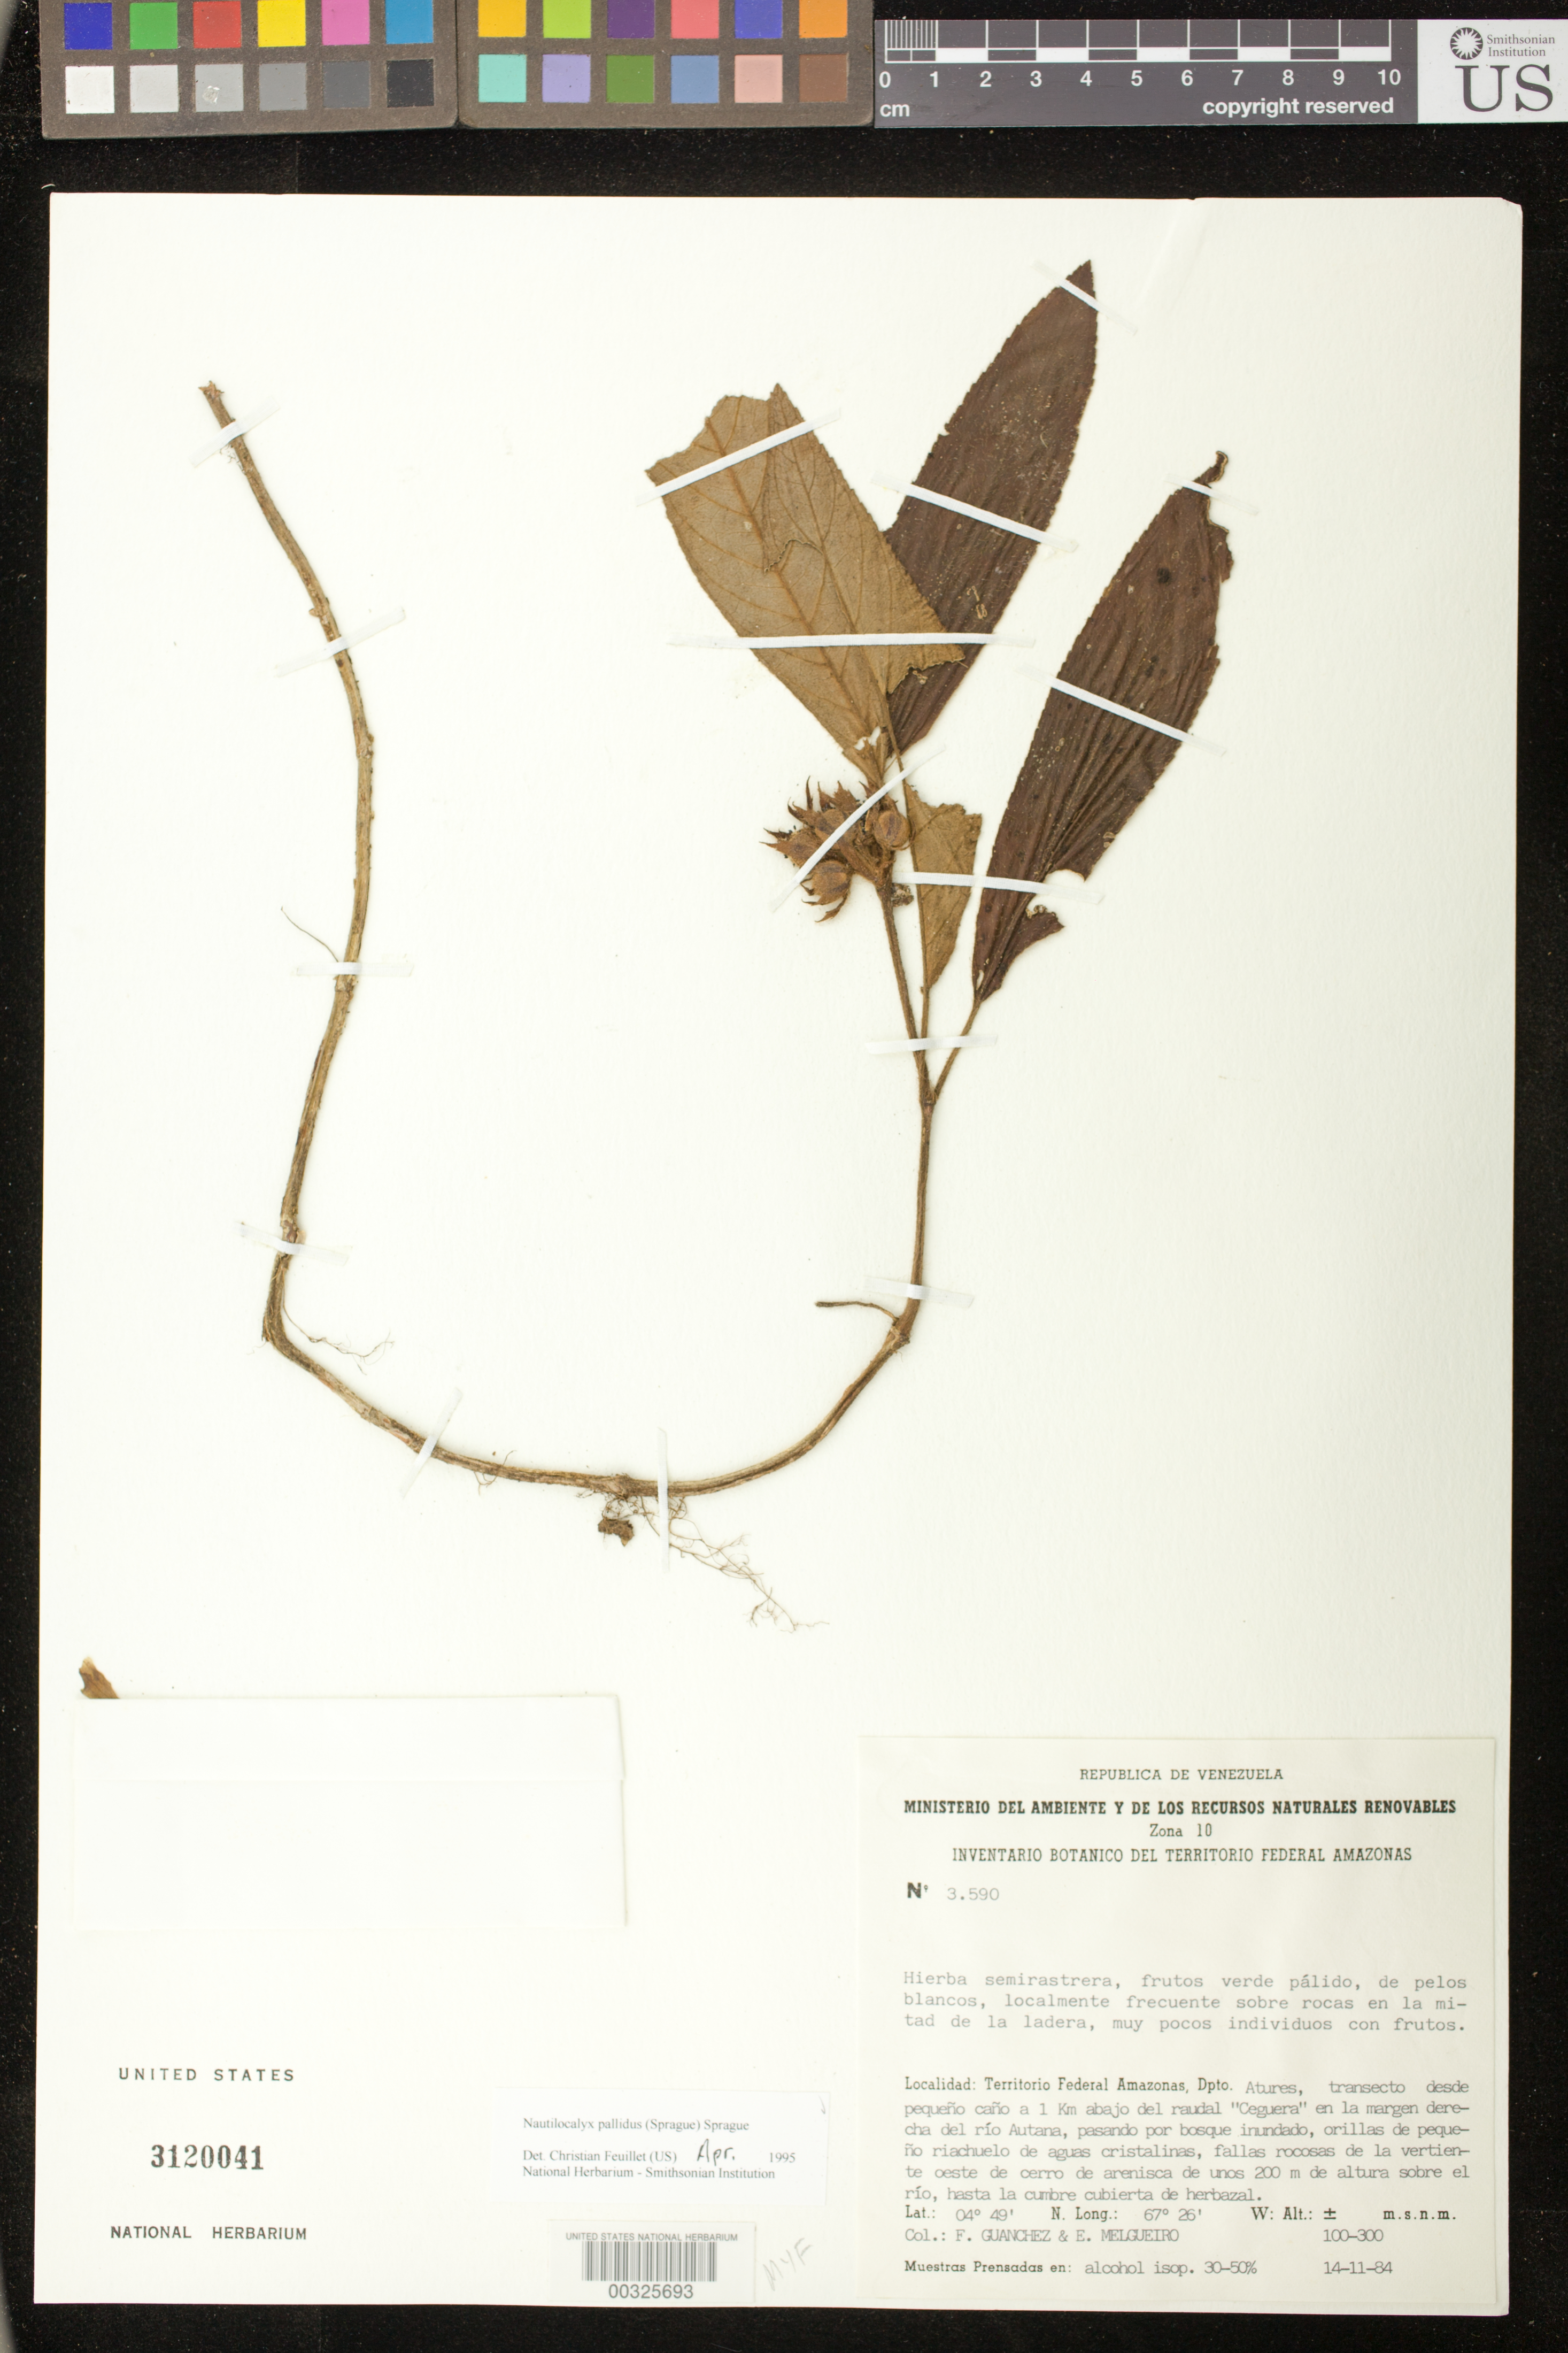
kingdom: Plantae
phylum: Tracheophyta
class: Magnoliopsida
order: Lamiales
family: Gesneriaceae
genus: Nautilocalyx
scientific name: Nautilocalyx pallidus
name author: (Sprague) C. Sprague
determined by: Feuillet, C.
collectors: F. Guánchez M. & E. Melgueiro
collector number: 3590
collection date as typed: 14 Nov 1984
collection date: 1984-11-14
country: Venezuela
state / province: Amazonas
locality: Atures Dept., ... on right bank of Rio Autana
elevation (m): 100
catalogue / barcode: US 3120041